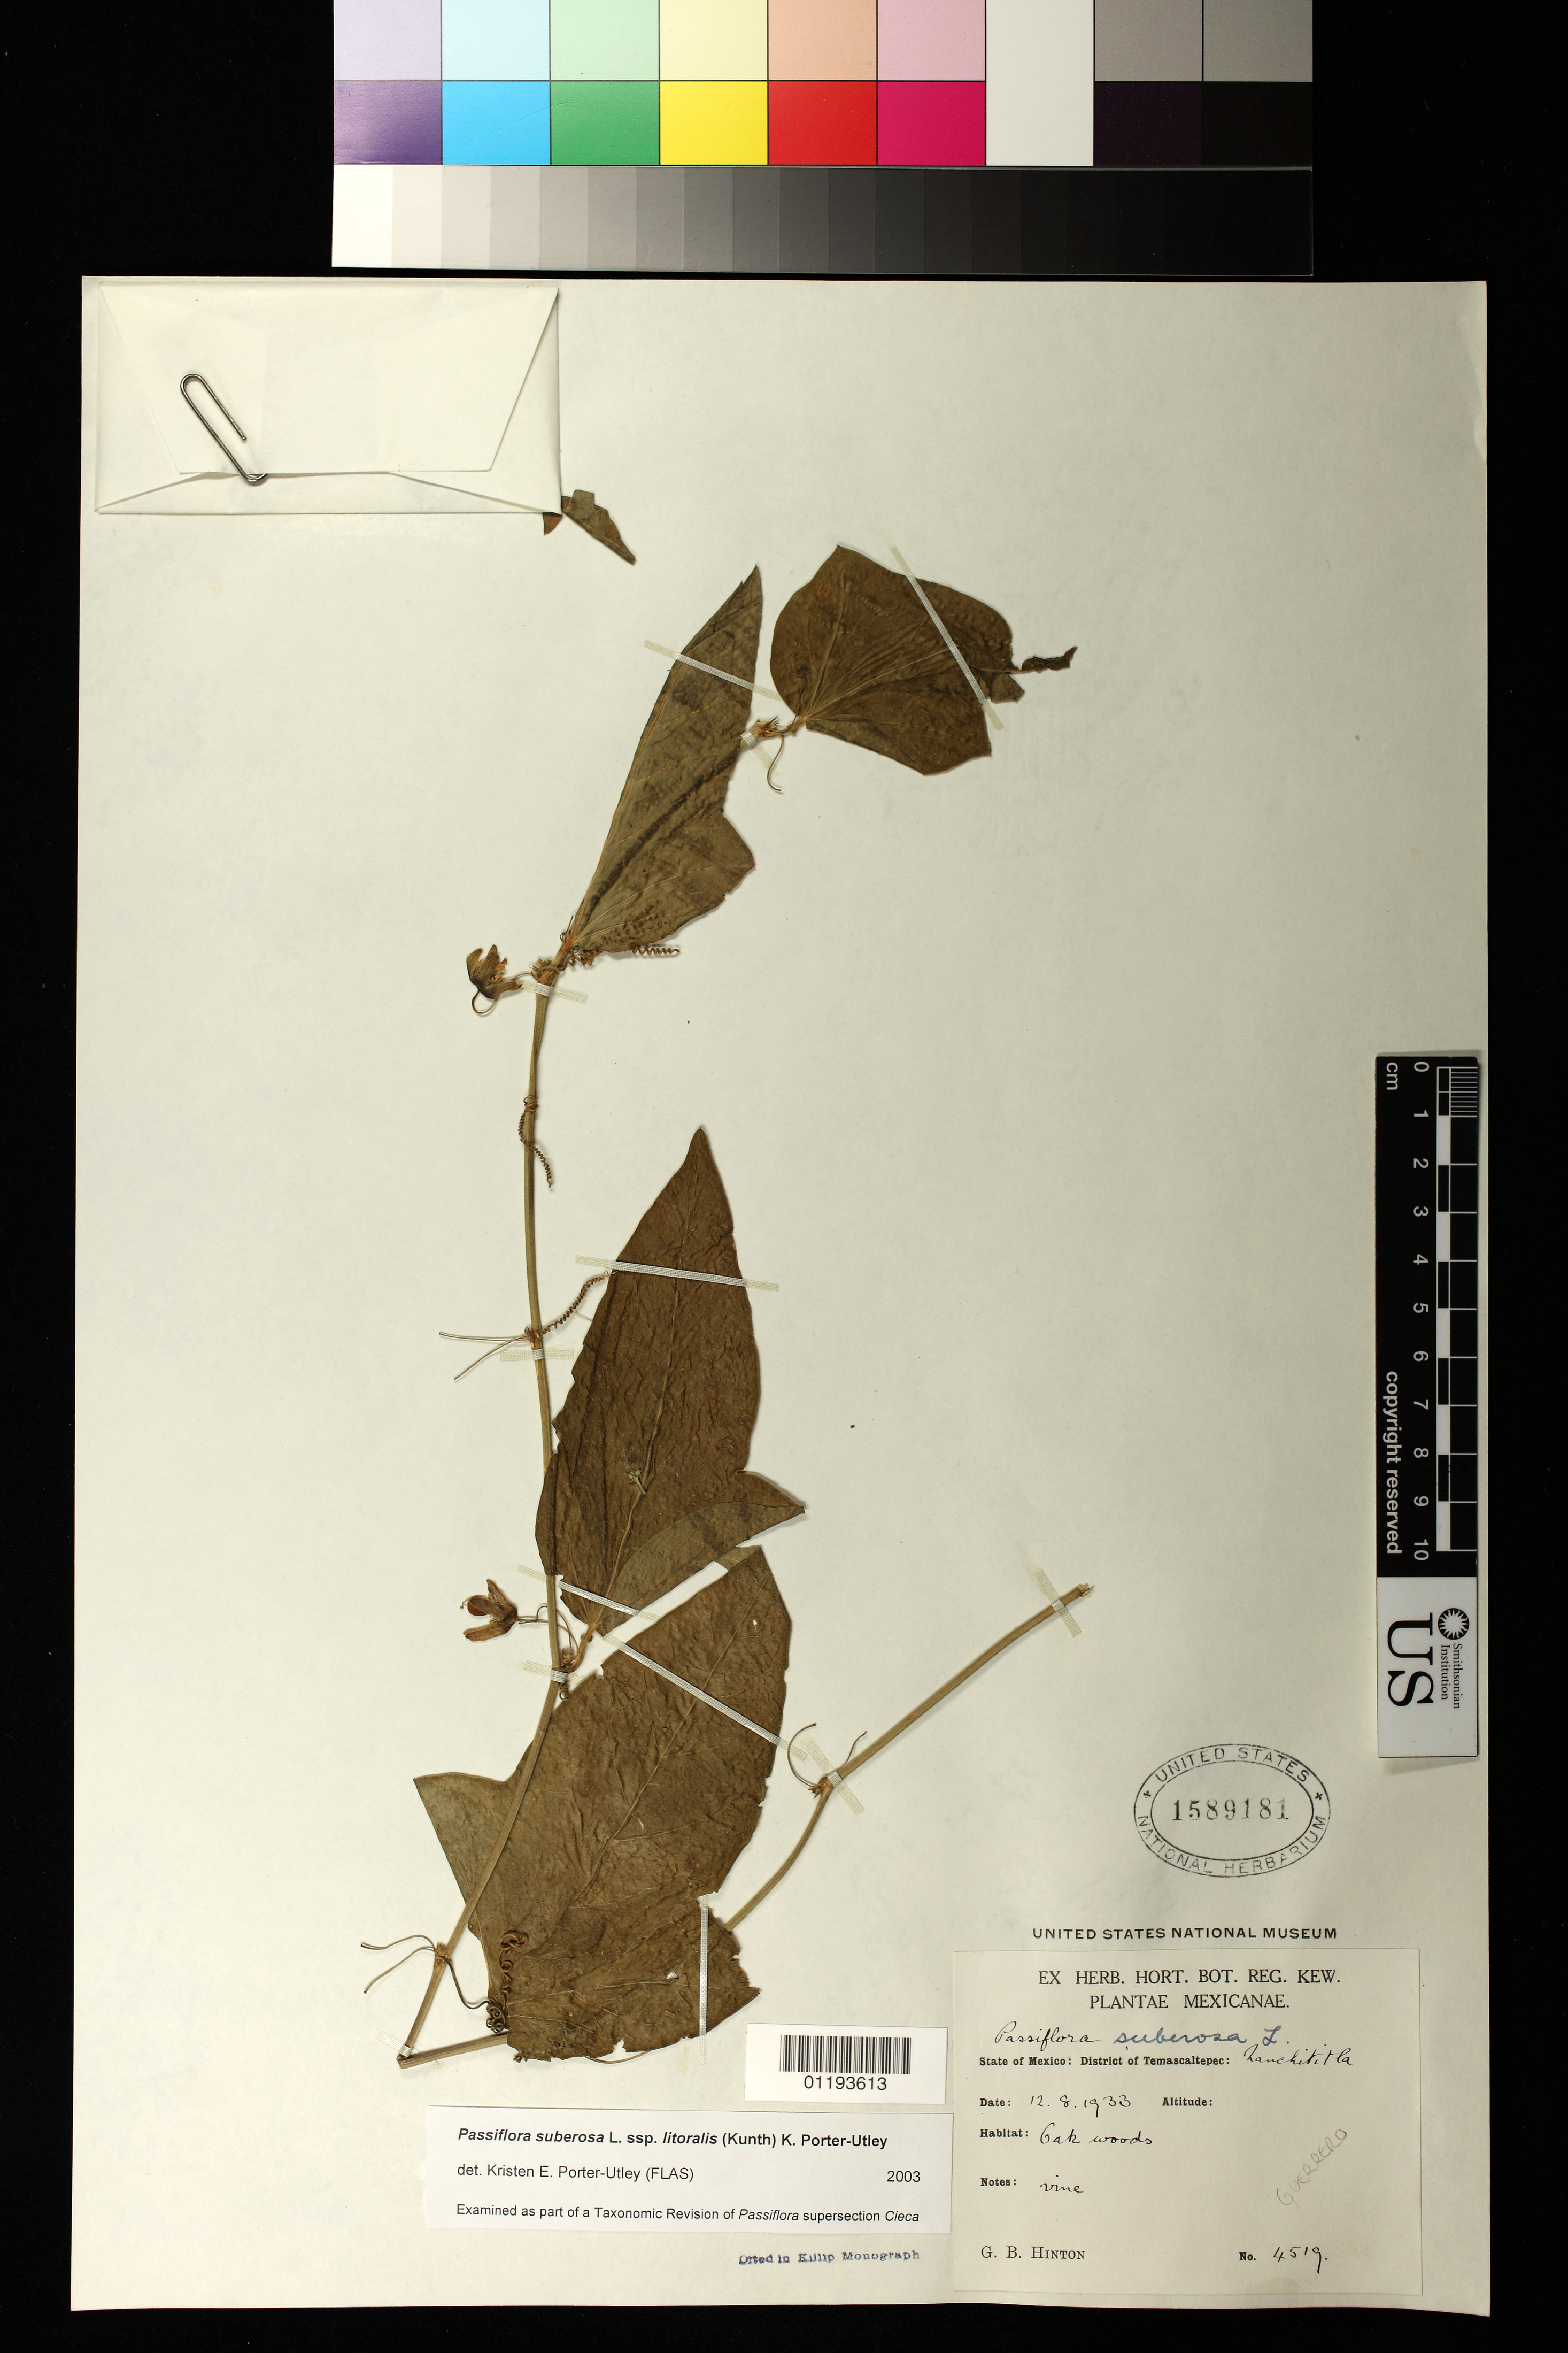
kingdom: Plantae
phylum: Tracheophyta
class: Magnoliopsida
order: Malpighiales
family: Passifloraceae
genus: Passiflora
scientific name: Passiflora suberosa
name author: L.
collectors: G. B. Hinton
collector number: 4519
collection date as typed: Dec 8 1933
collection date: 1933-12-08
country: Mexico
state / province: México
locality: District of Temascaltepec: Nanchititla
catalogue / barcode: US 1589181